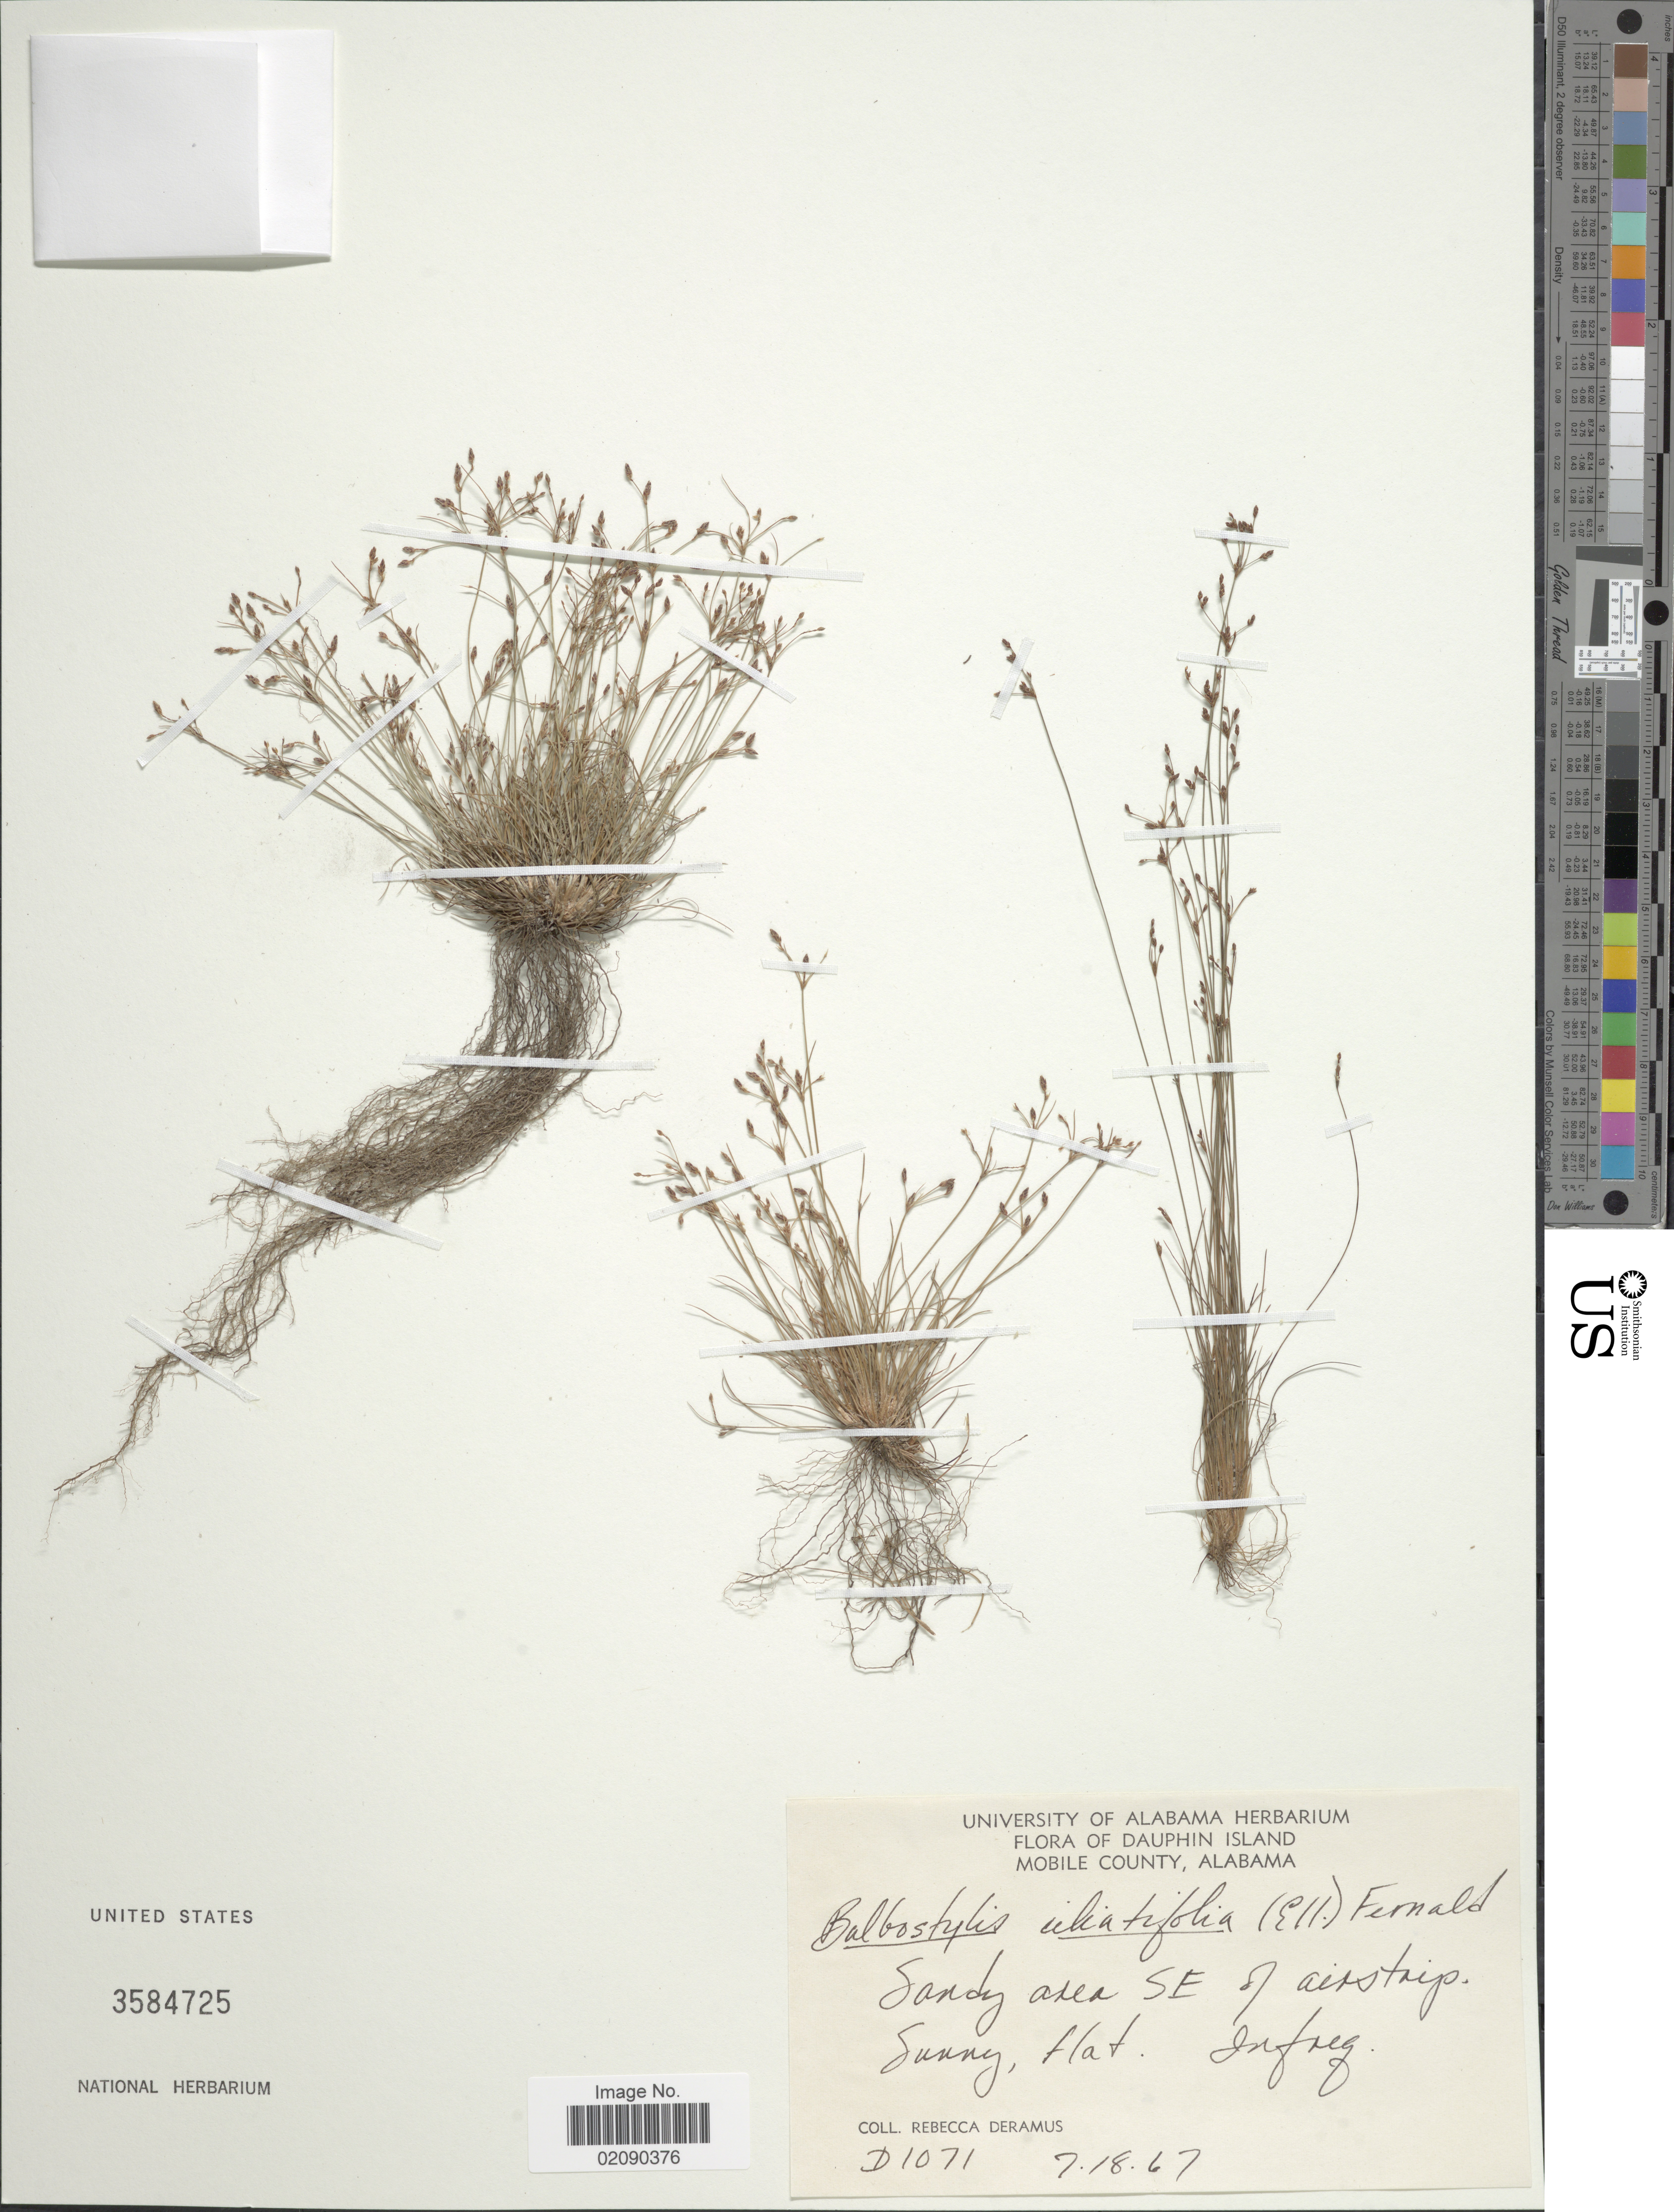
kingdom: Plantae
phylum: Tracheophyta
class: Liliopsida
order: Poales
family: Cyperaceae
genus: Bulbostylis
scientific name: Bulbostylis ciliatifolia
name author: (Elliott) Fernald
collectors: R. Deramus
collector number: D1071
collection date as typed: Transcribed d/m/y: 18/7/67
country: United States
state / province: Alabama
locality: Dauphin Island. Mobile County. SE of airstrip.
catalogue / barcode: US 3584725